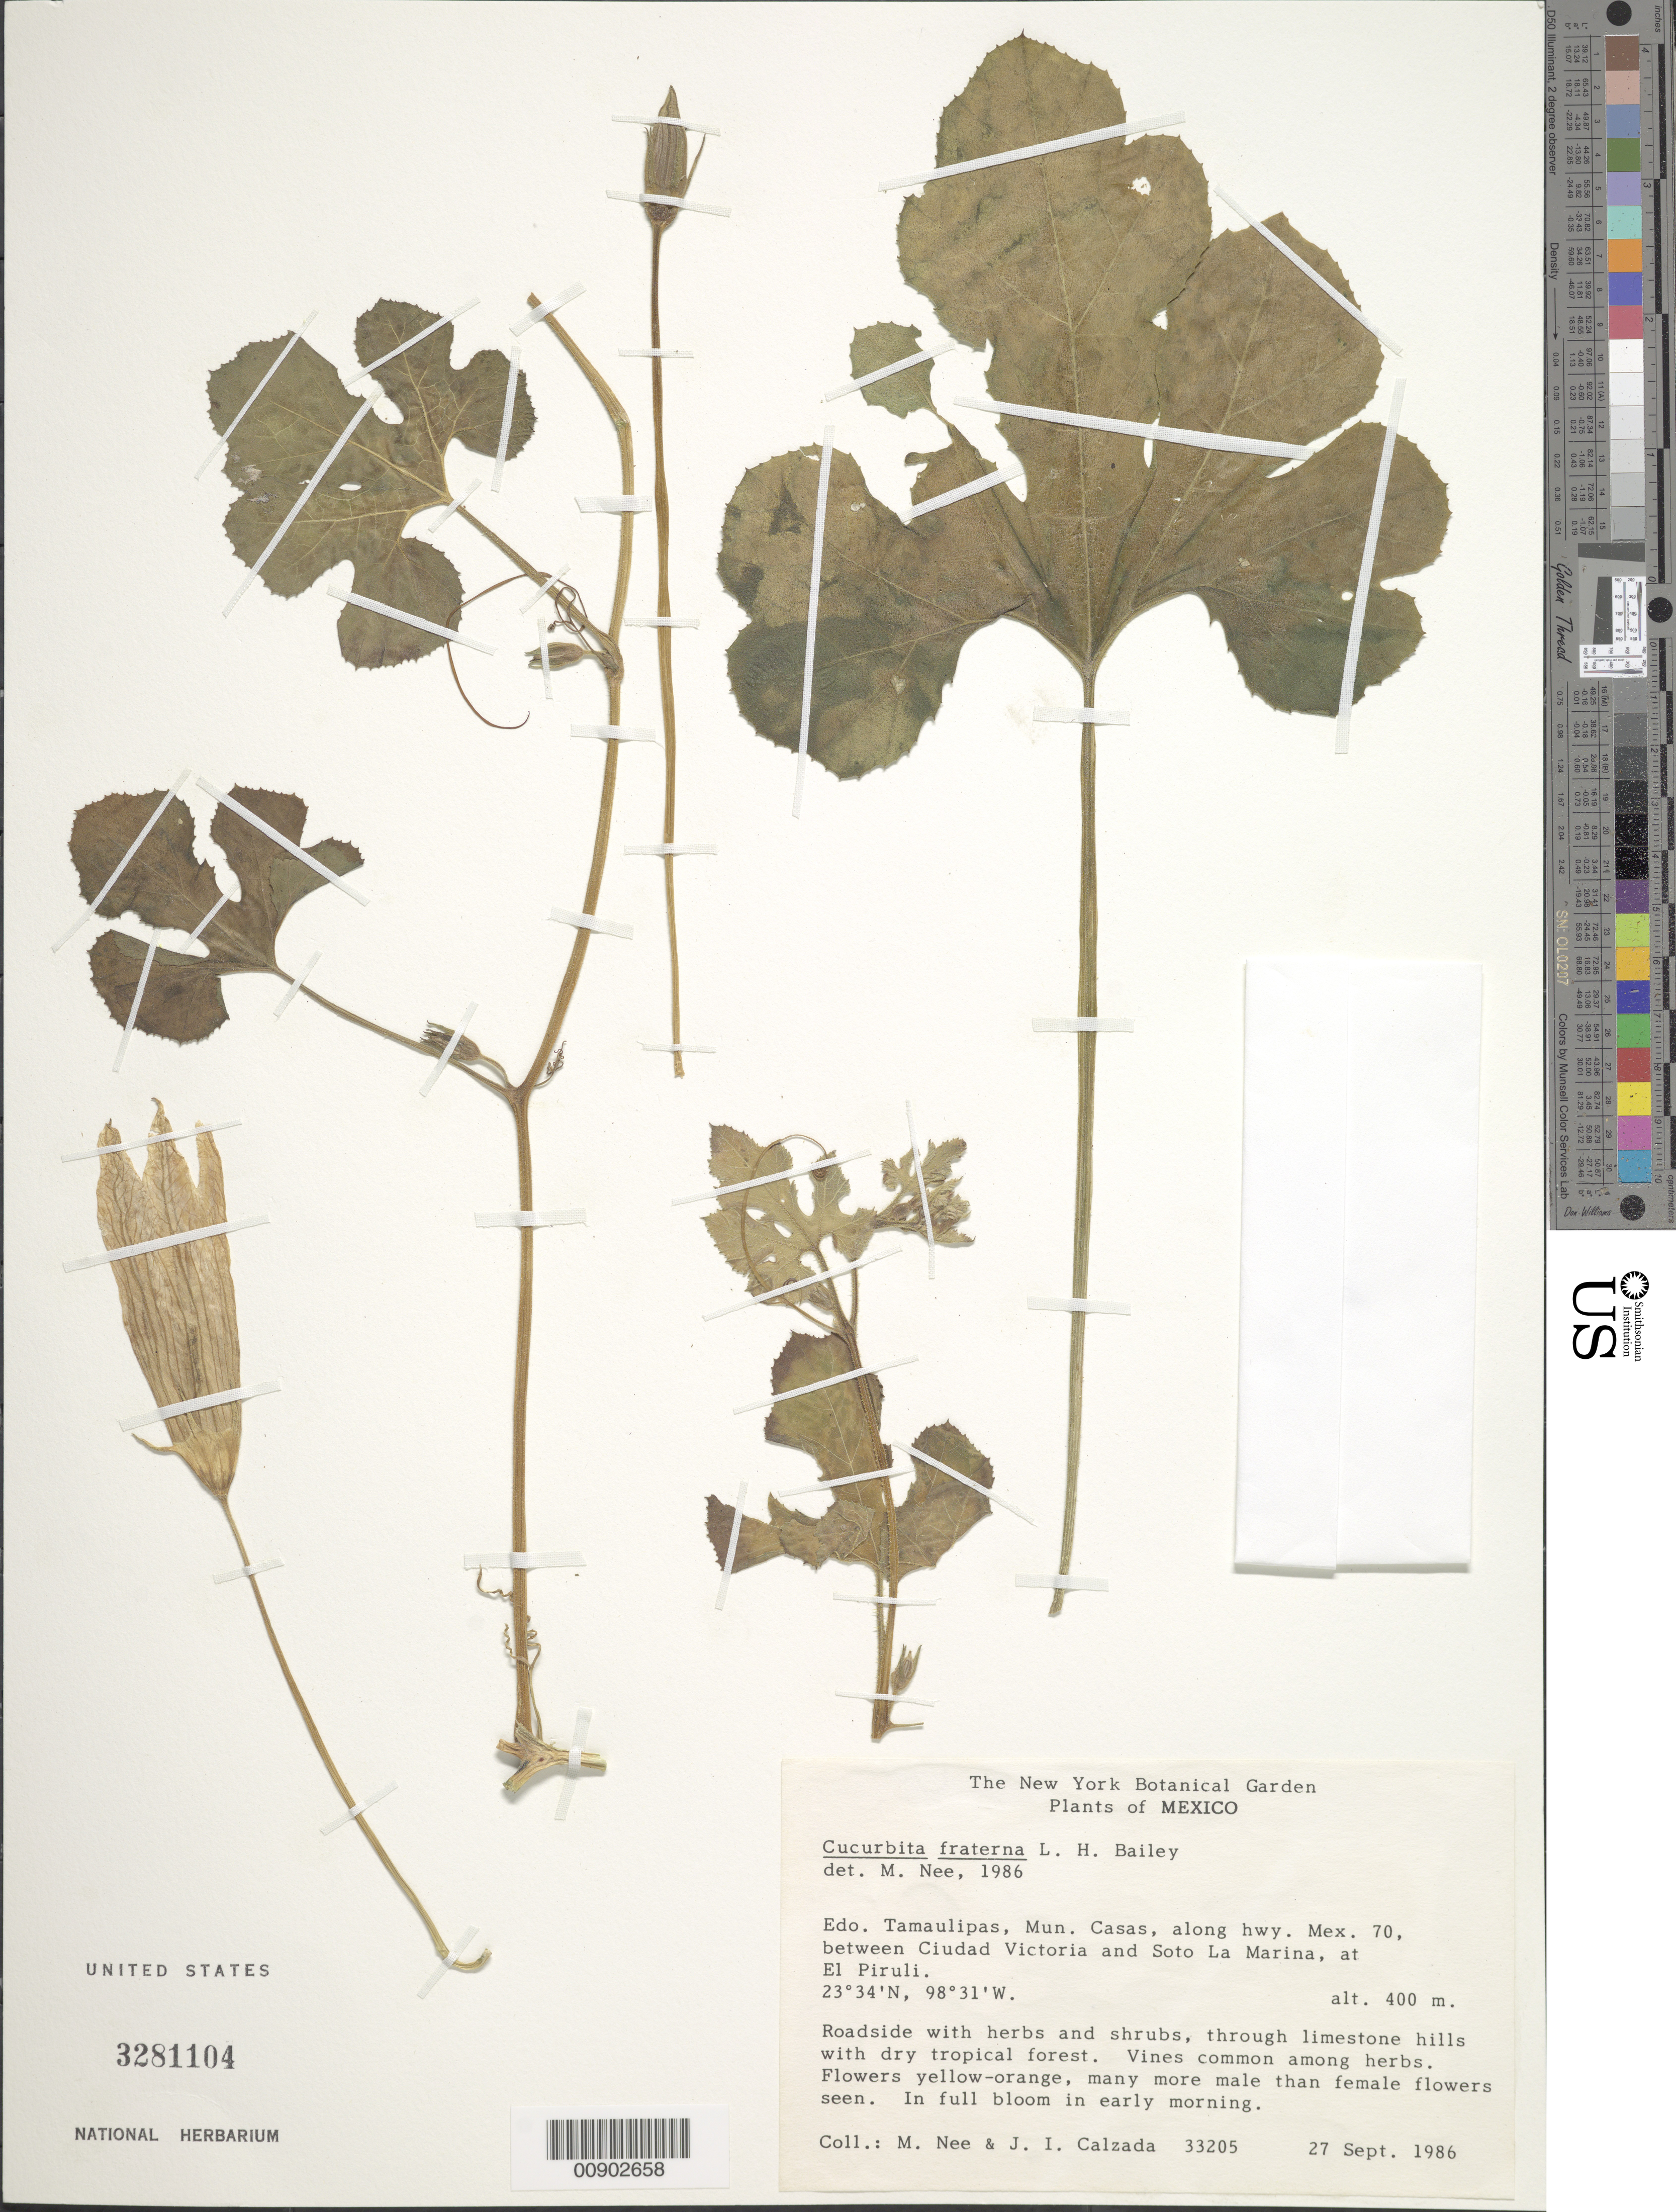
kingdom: Plantae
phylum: Tracheophyta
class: Magnoliopsida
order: Cucurbitales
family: Cucurbitaceae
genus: Cucurbita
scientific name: Cucurbita fraterna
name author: L.H. Bailey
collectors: M. Nee & J. I. Calzada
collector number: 33205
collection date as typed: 27 Sep 1986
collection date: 1986-09-27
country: Mexico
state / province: Tamaulipas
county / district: Casas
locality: Along hwy. Mex. 70, between Ciudad Victoria and Soto La Marina, at El Piruli, Mun. Casas, Tamaulipas.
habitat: Roadside with herbs and shrubs, through limestone hills with dry tropical forest.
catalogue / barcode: US 3281104